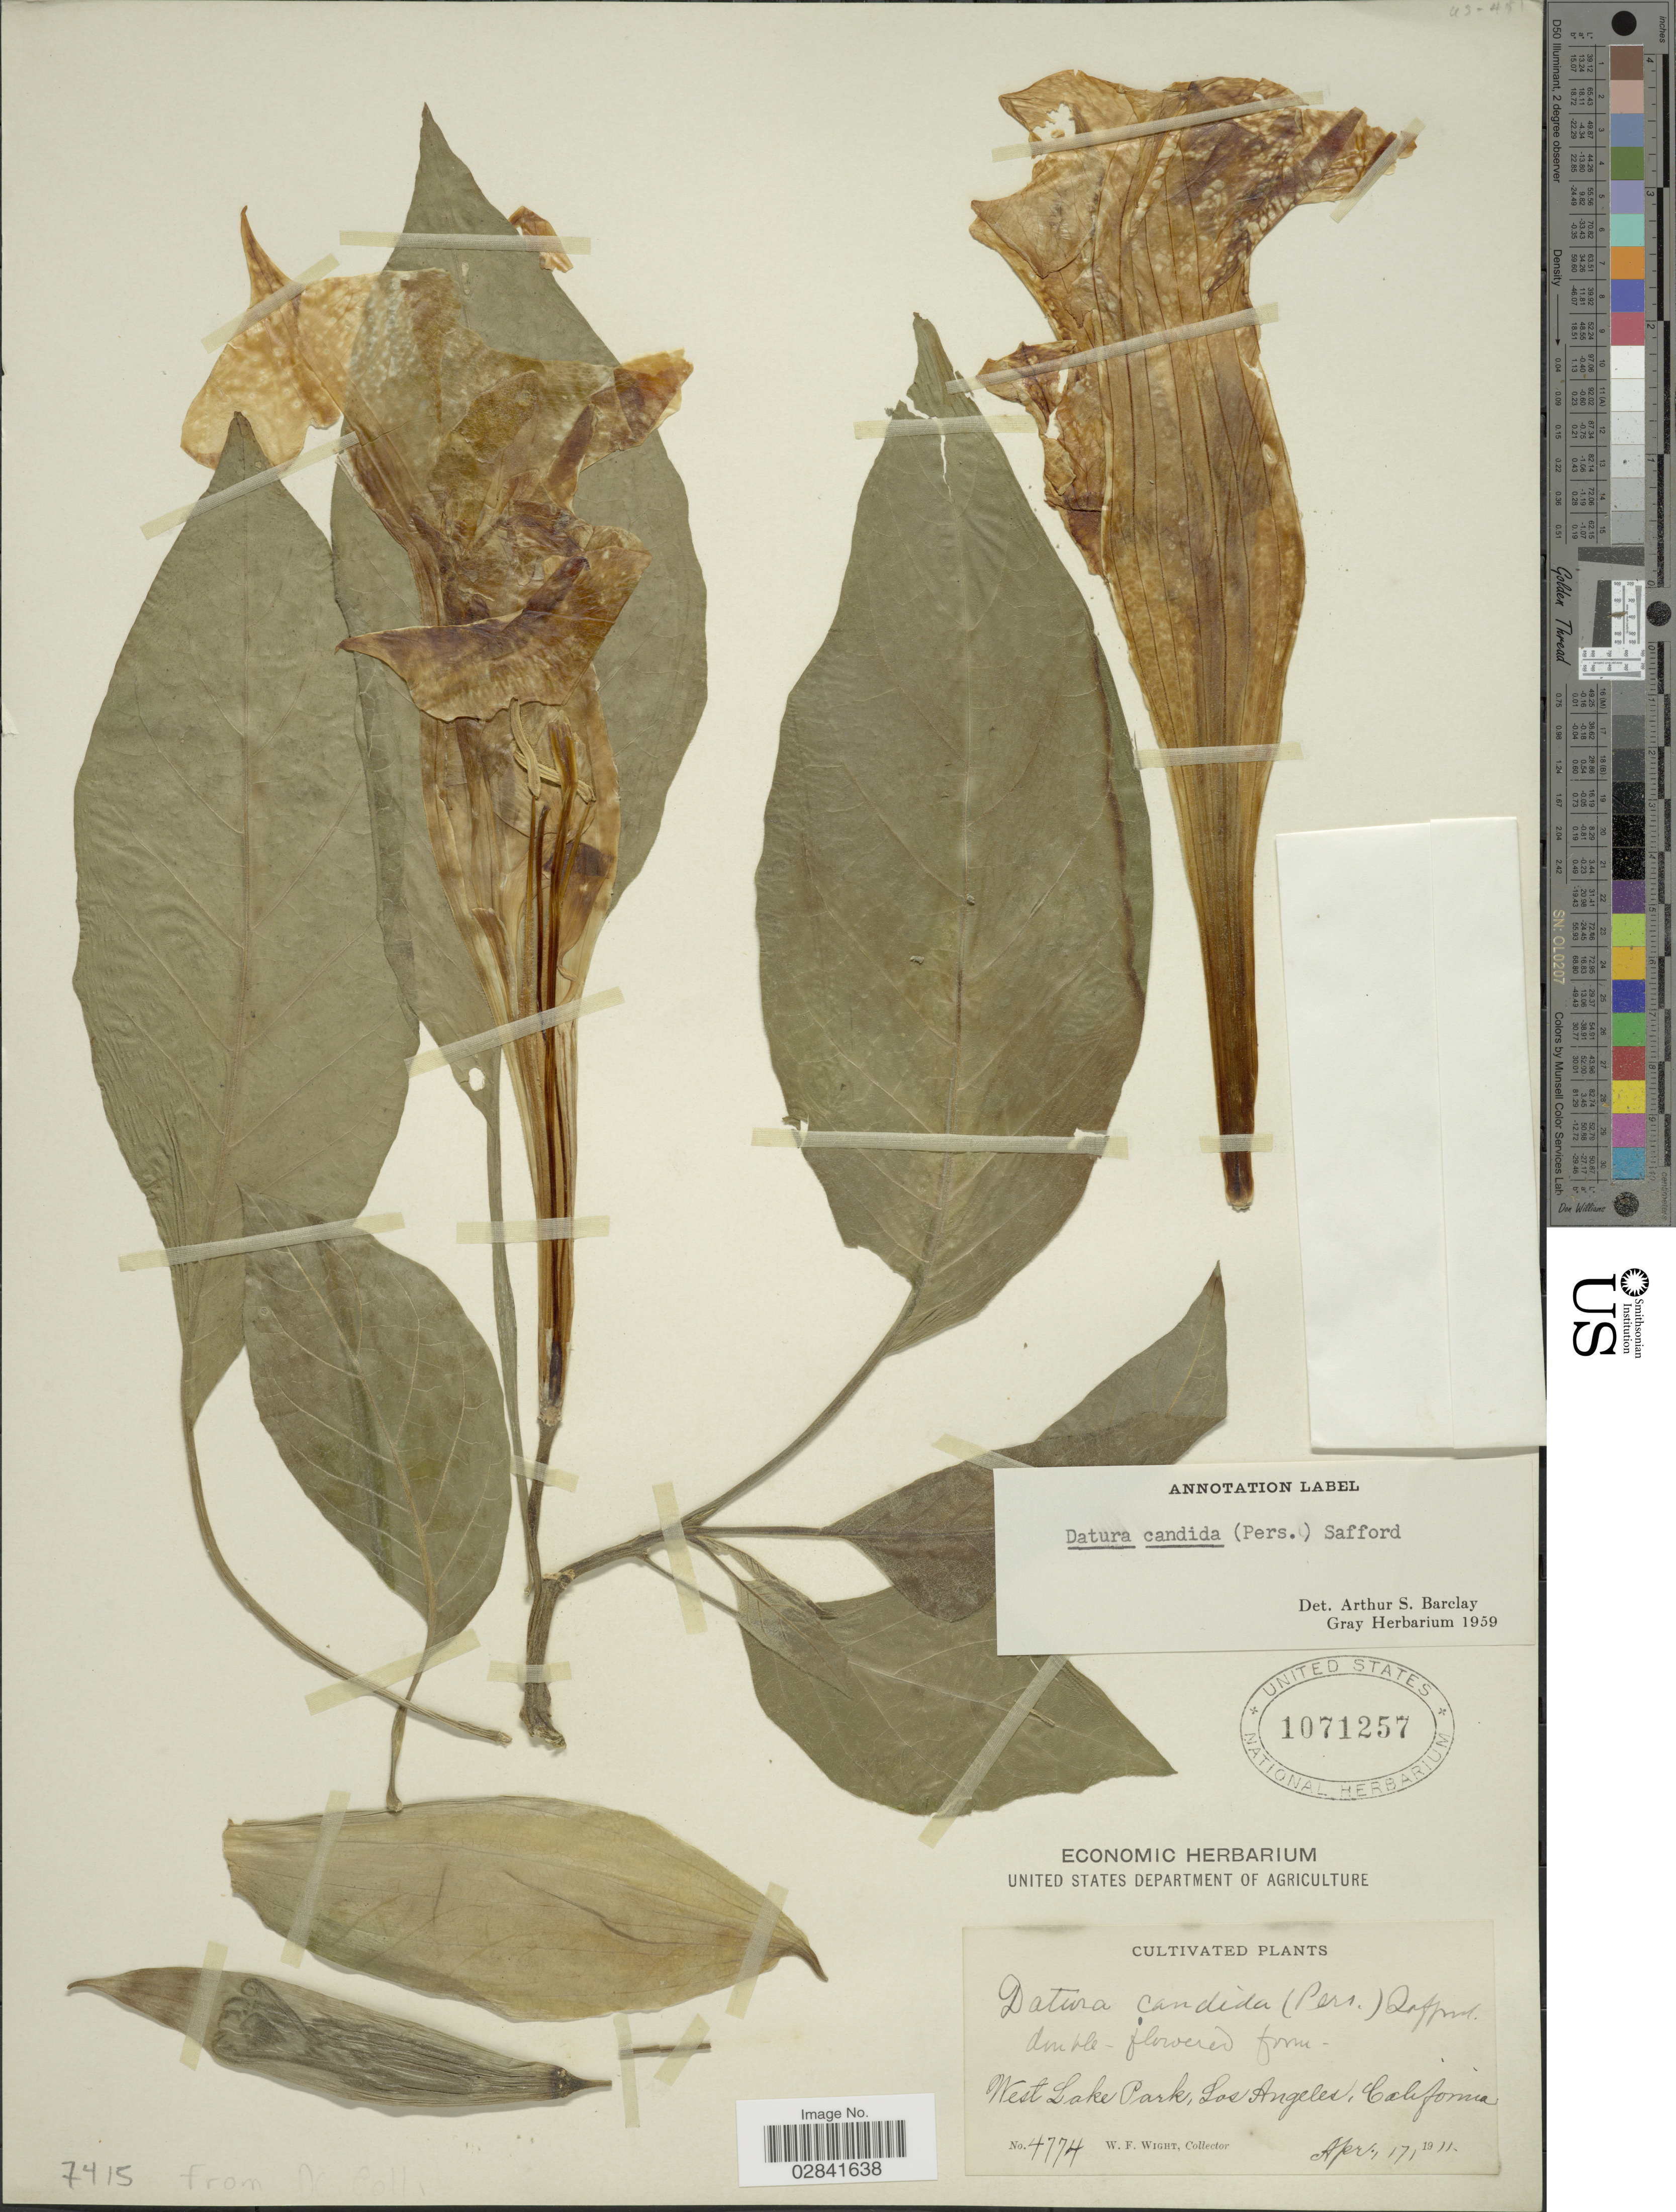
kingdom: Plantae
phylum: Tracheophyta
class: Magnoliopsida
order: Solanales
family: Solanaceae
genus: Brugmansia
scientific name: Brugmansia x candida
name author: Pers.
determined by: (US) Smithsonian Institution - National Museum of Natural History - Department of Botany (UNITED STATES)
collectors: W. Wight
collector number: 4774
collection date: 1911-04-17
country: United States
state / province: California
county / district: Los Angeles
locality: West Lake Park, Los Angeles.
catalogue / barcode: US 1071257